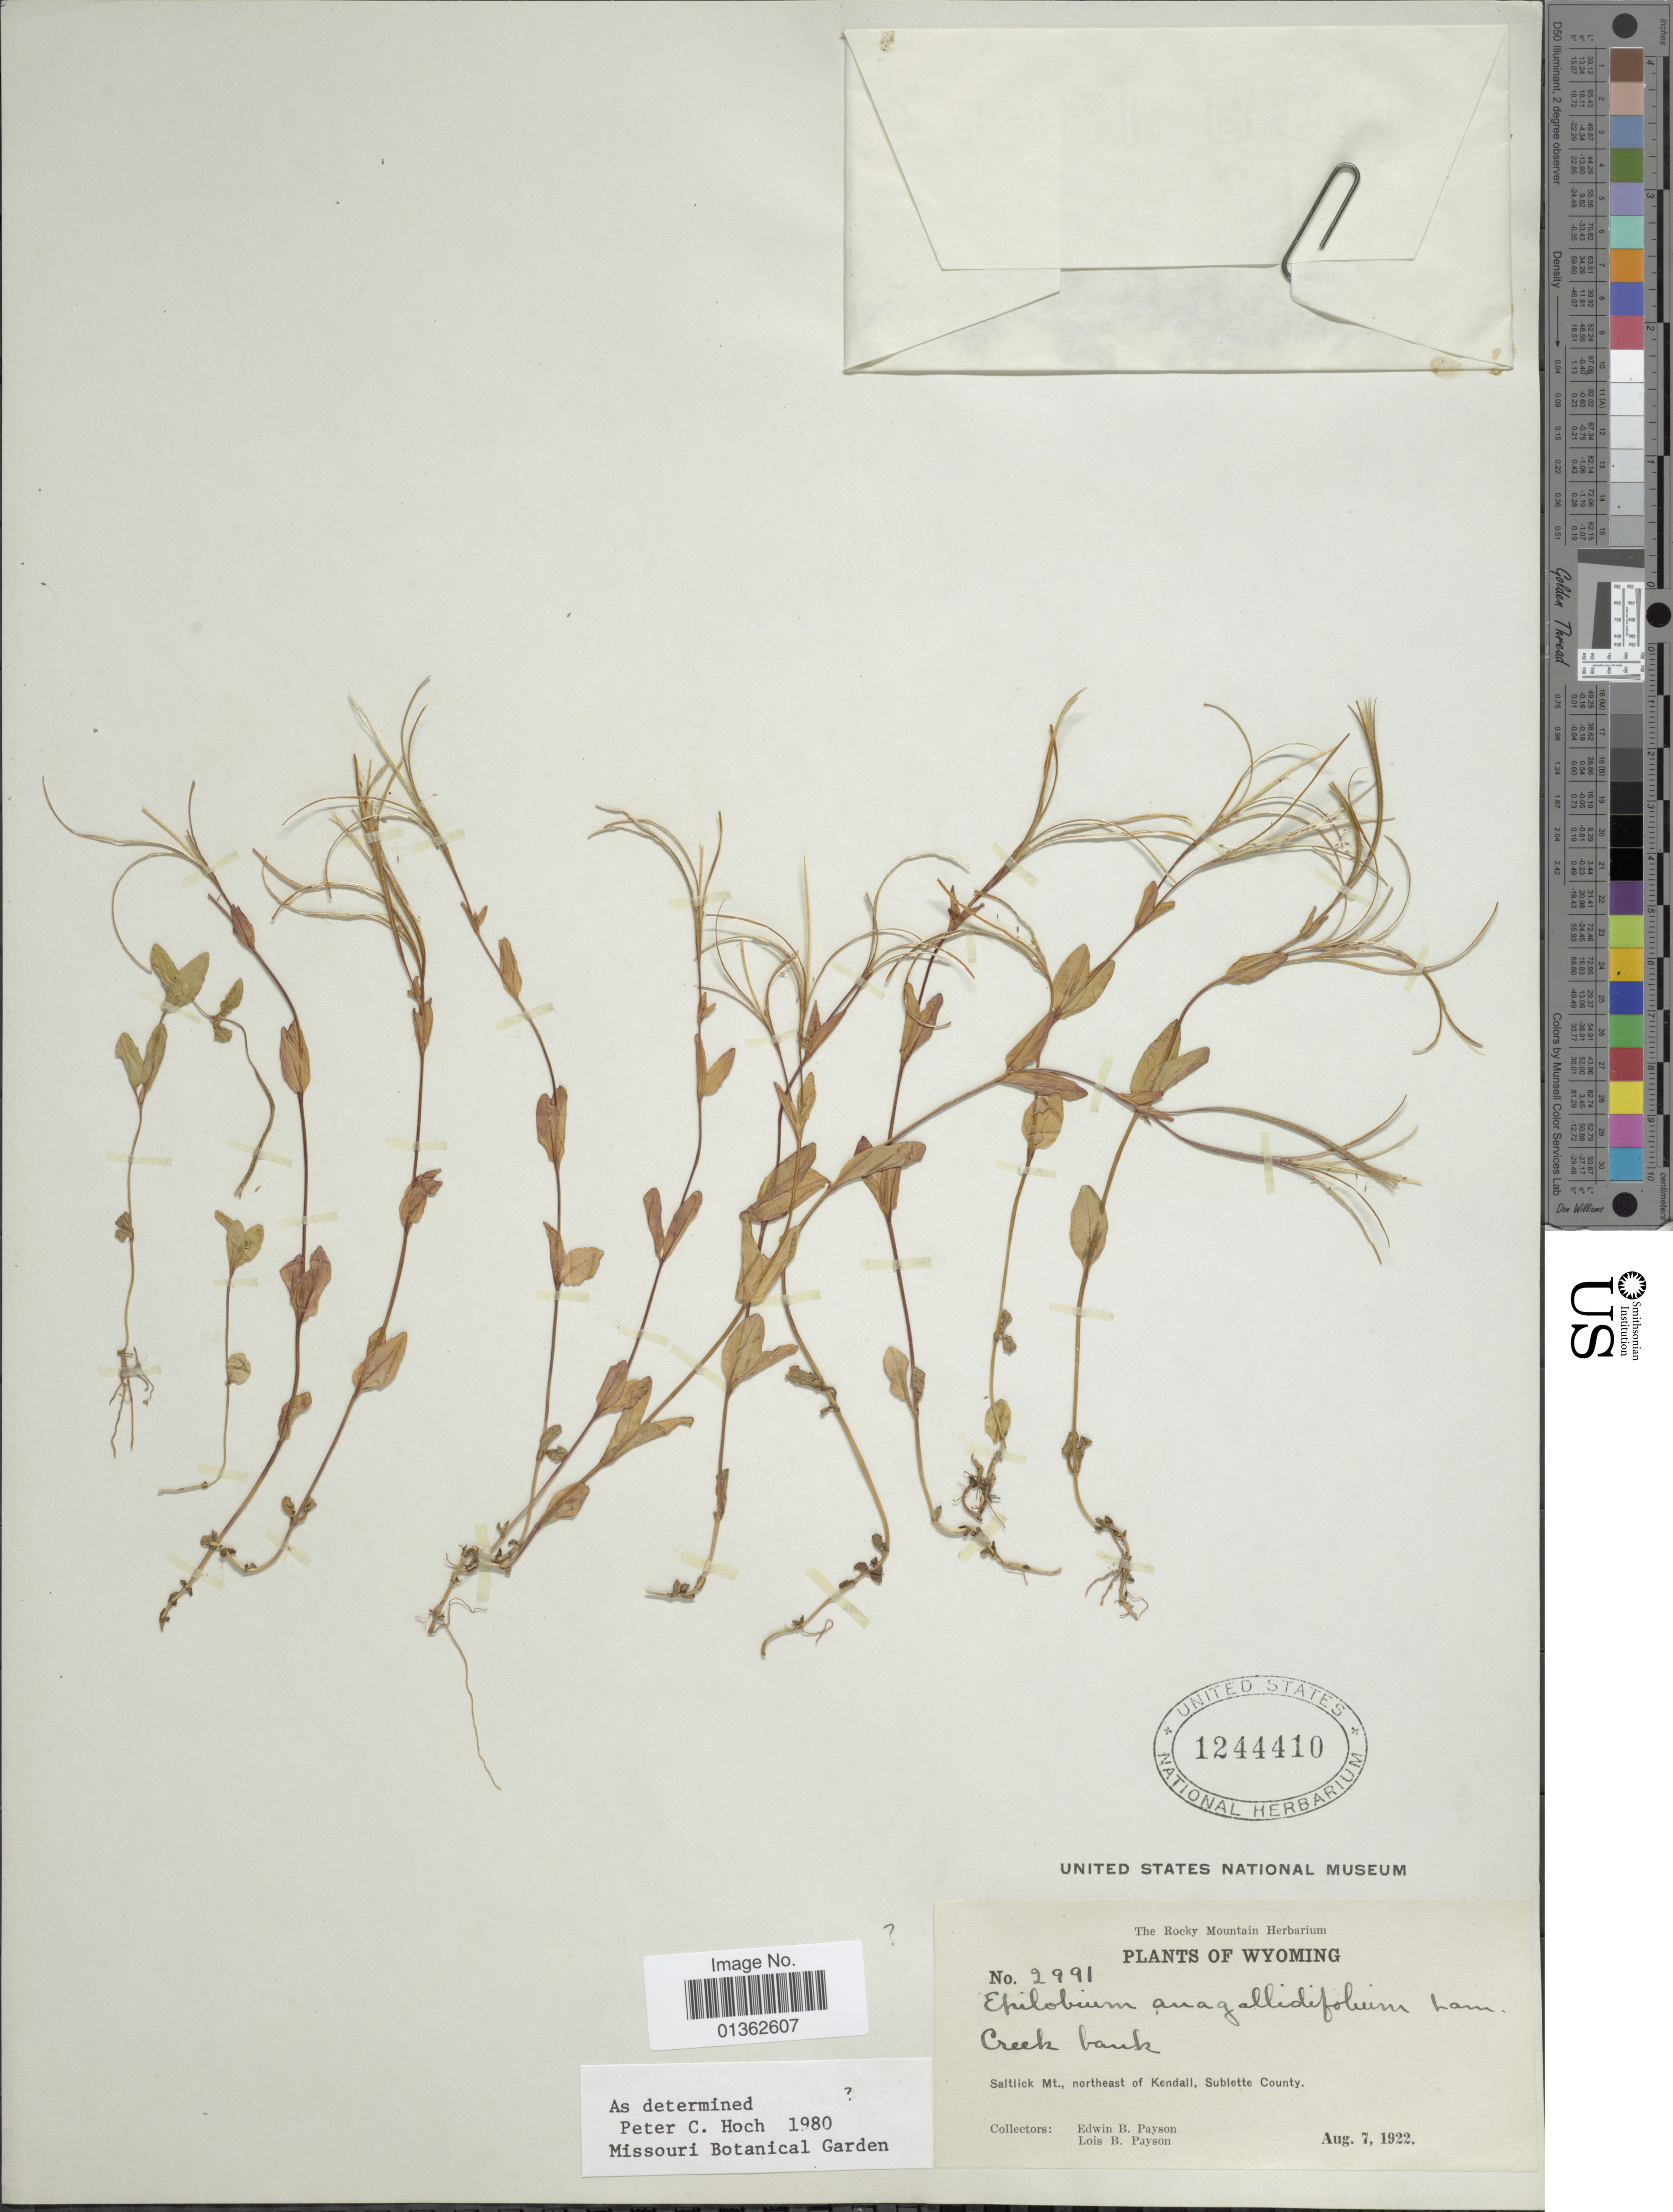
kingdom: Plantae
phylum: Tracheophyta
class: Magnoliopsida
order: Myrtales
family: Onagraceae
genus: Epilobium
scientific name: Epilobium anagallidifolium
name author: Lam.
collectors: E. B. Payson & L. Payson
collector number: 2991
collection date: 1922-08-07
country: United States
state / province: Wyoming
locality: Saltlick Mt., northeast of Kendall, Sublette County.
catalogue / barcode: US 1244410